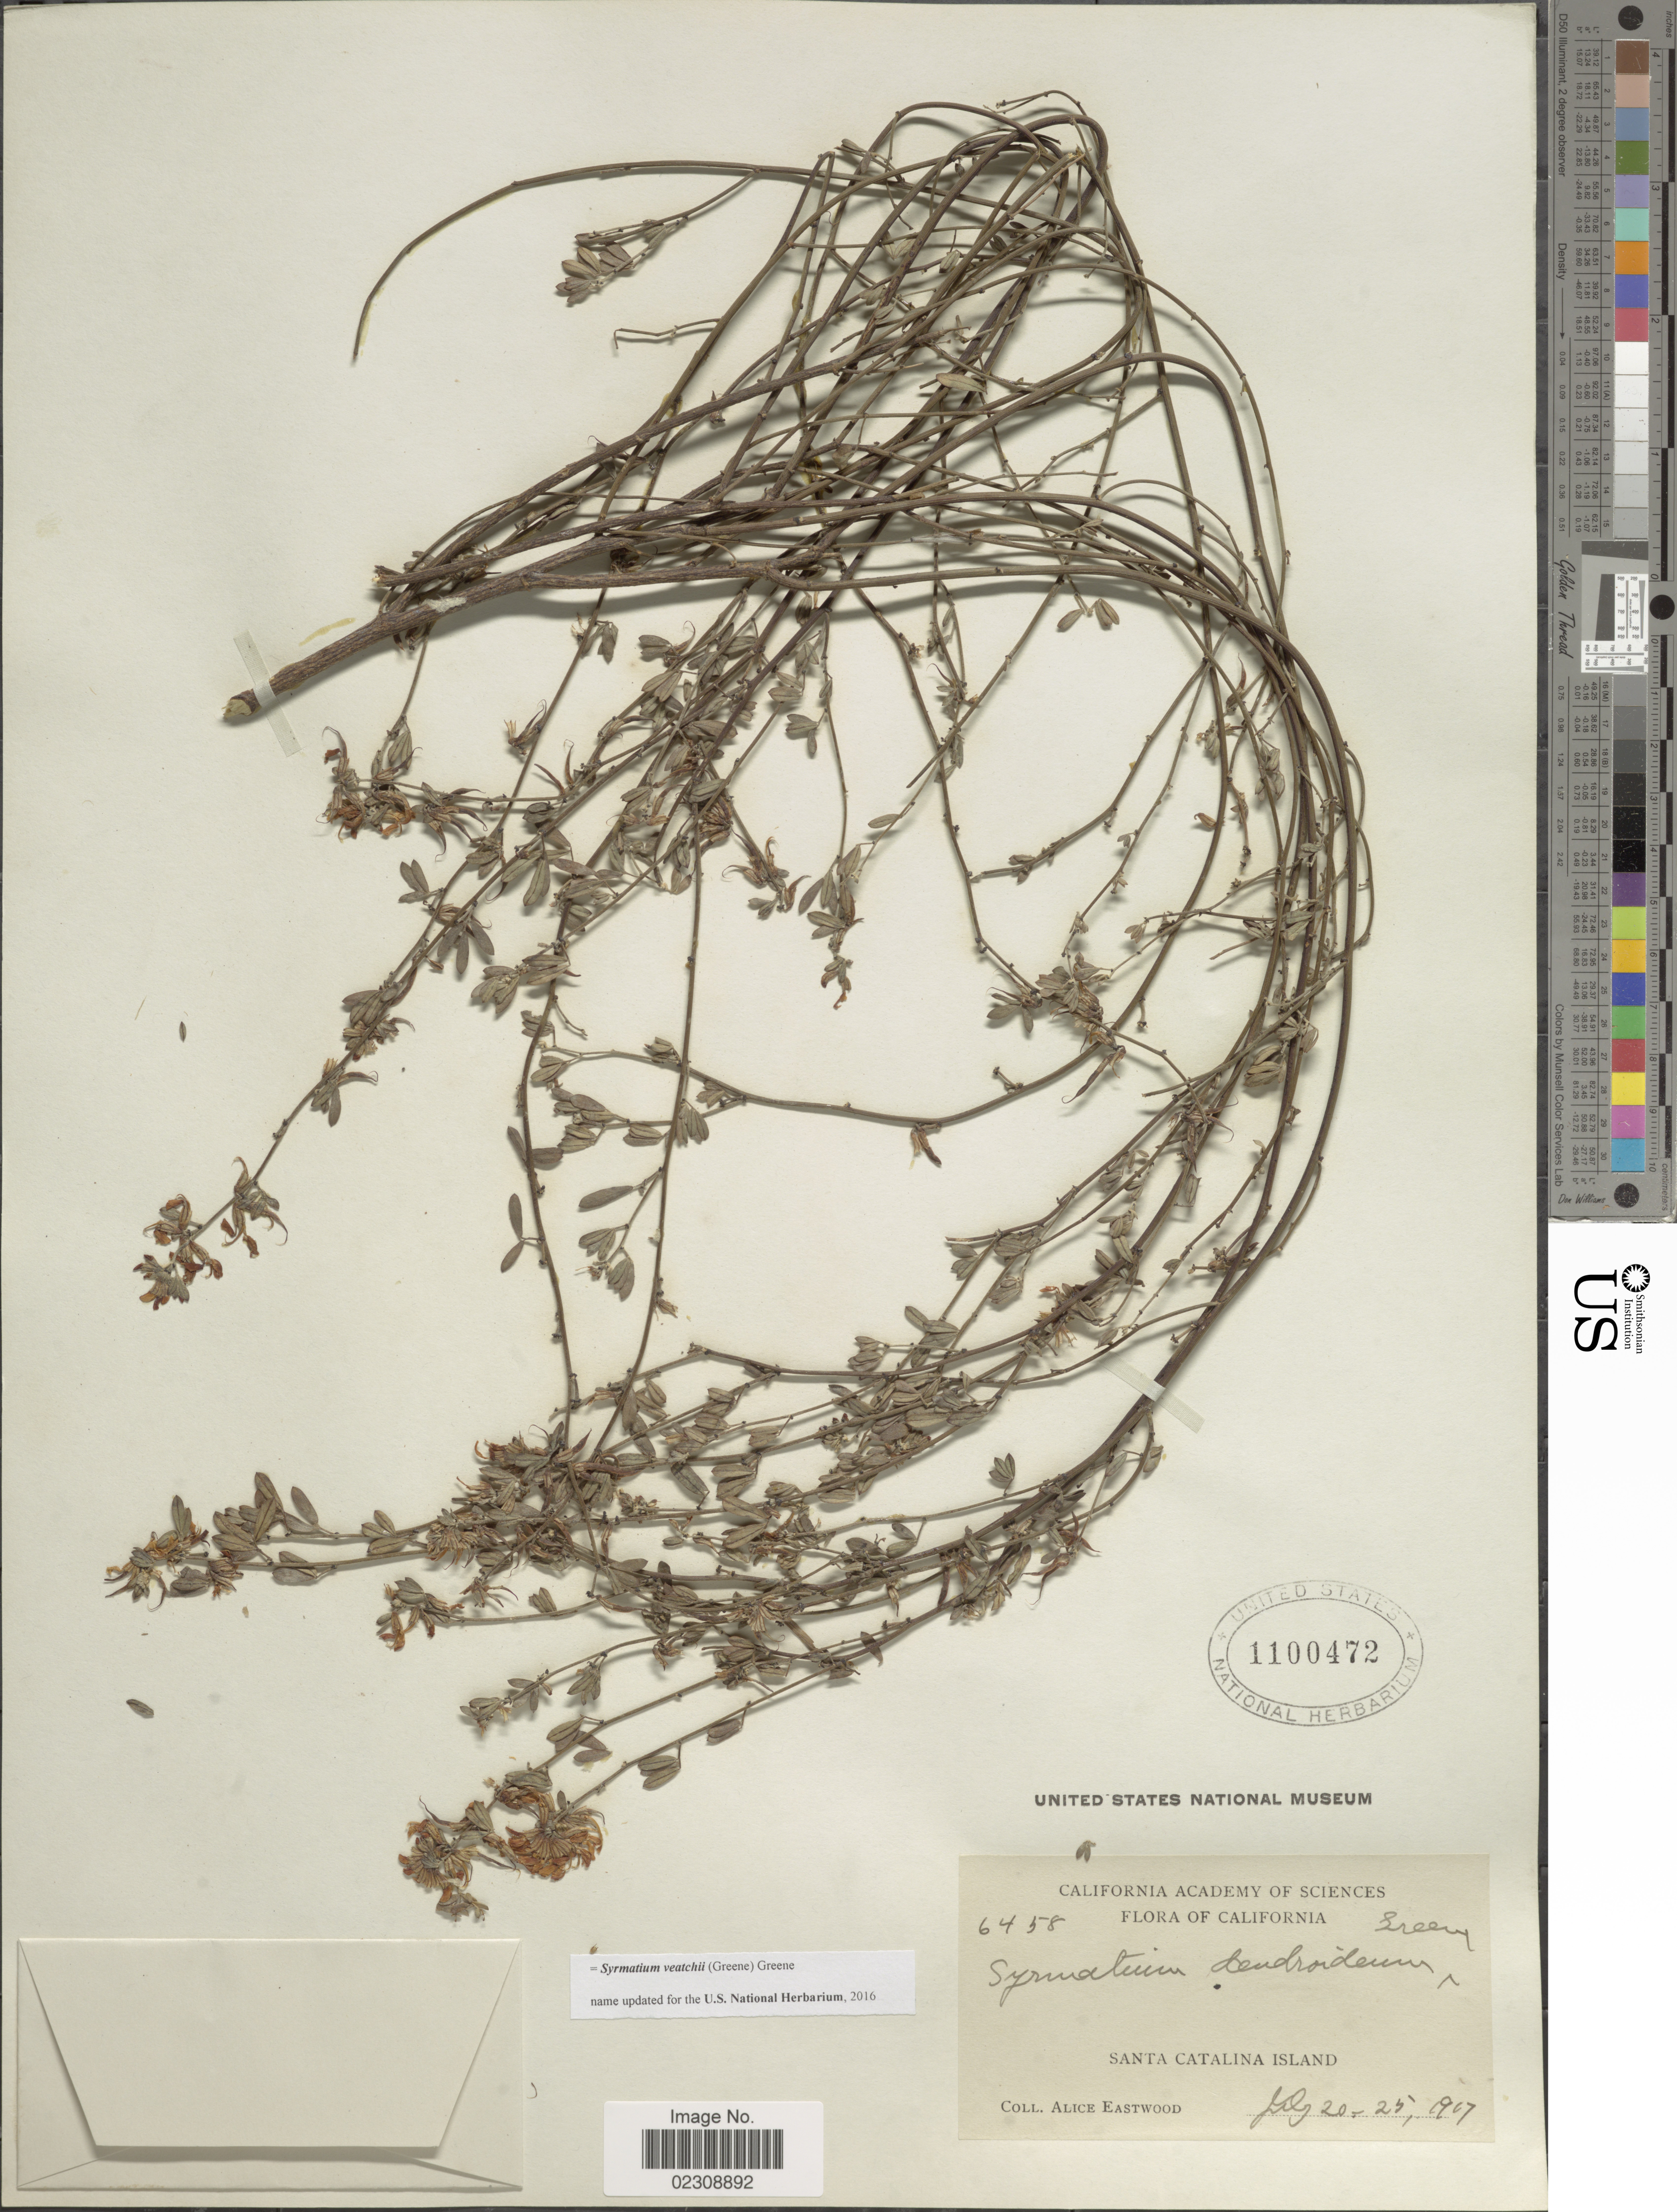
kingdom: Plantae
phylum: Tracheophyta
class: Magnoliopsida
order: Fabales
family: Fabaceae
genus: Syrmatium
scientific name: Syrmatium veatchii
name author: (Greene) Greene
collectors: A. Eastwood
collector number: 6458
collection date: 1917-07-20/1917-07-25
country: United States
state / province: California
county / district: Los Angeles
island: Santa Catalina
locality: Santa Catalina Island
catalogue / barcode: US 1100472